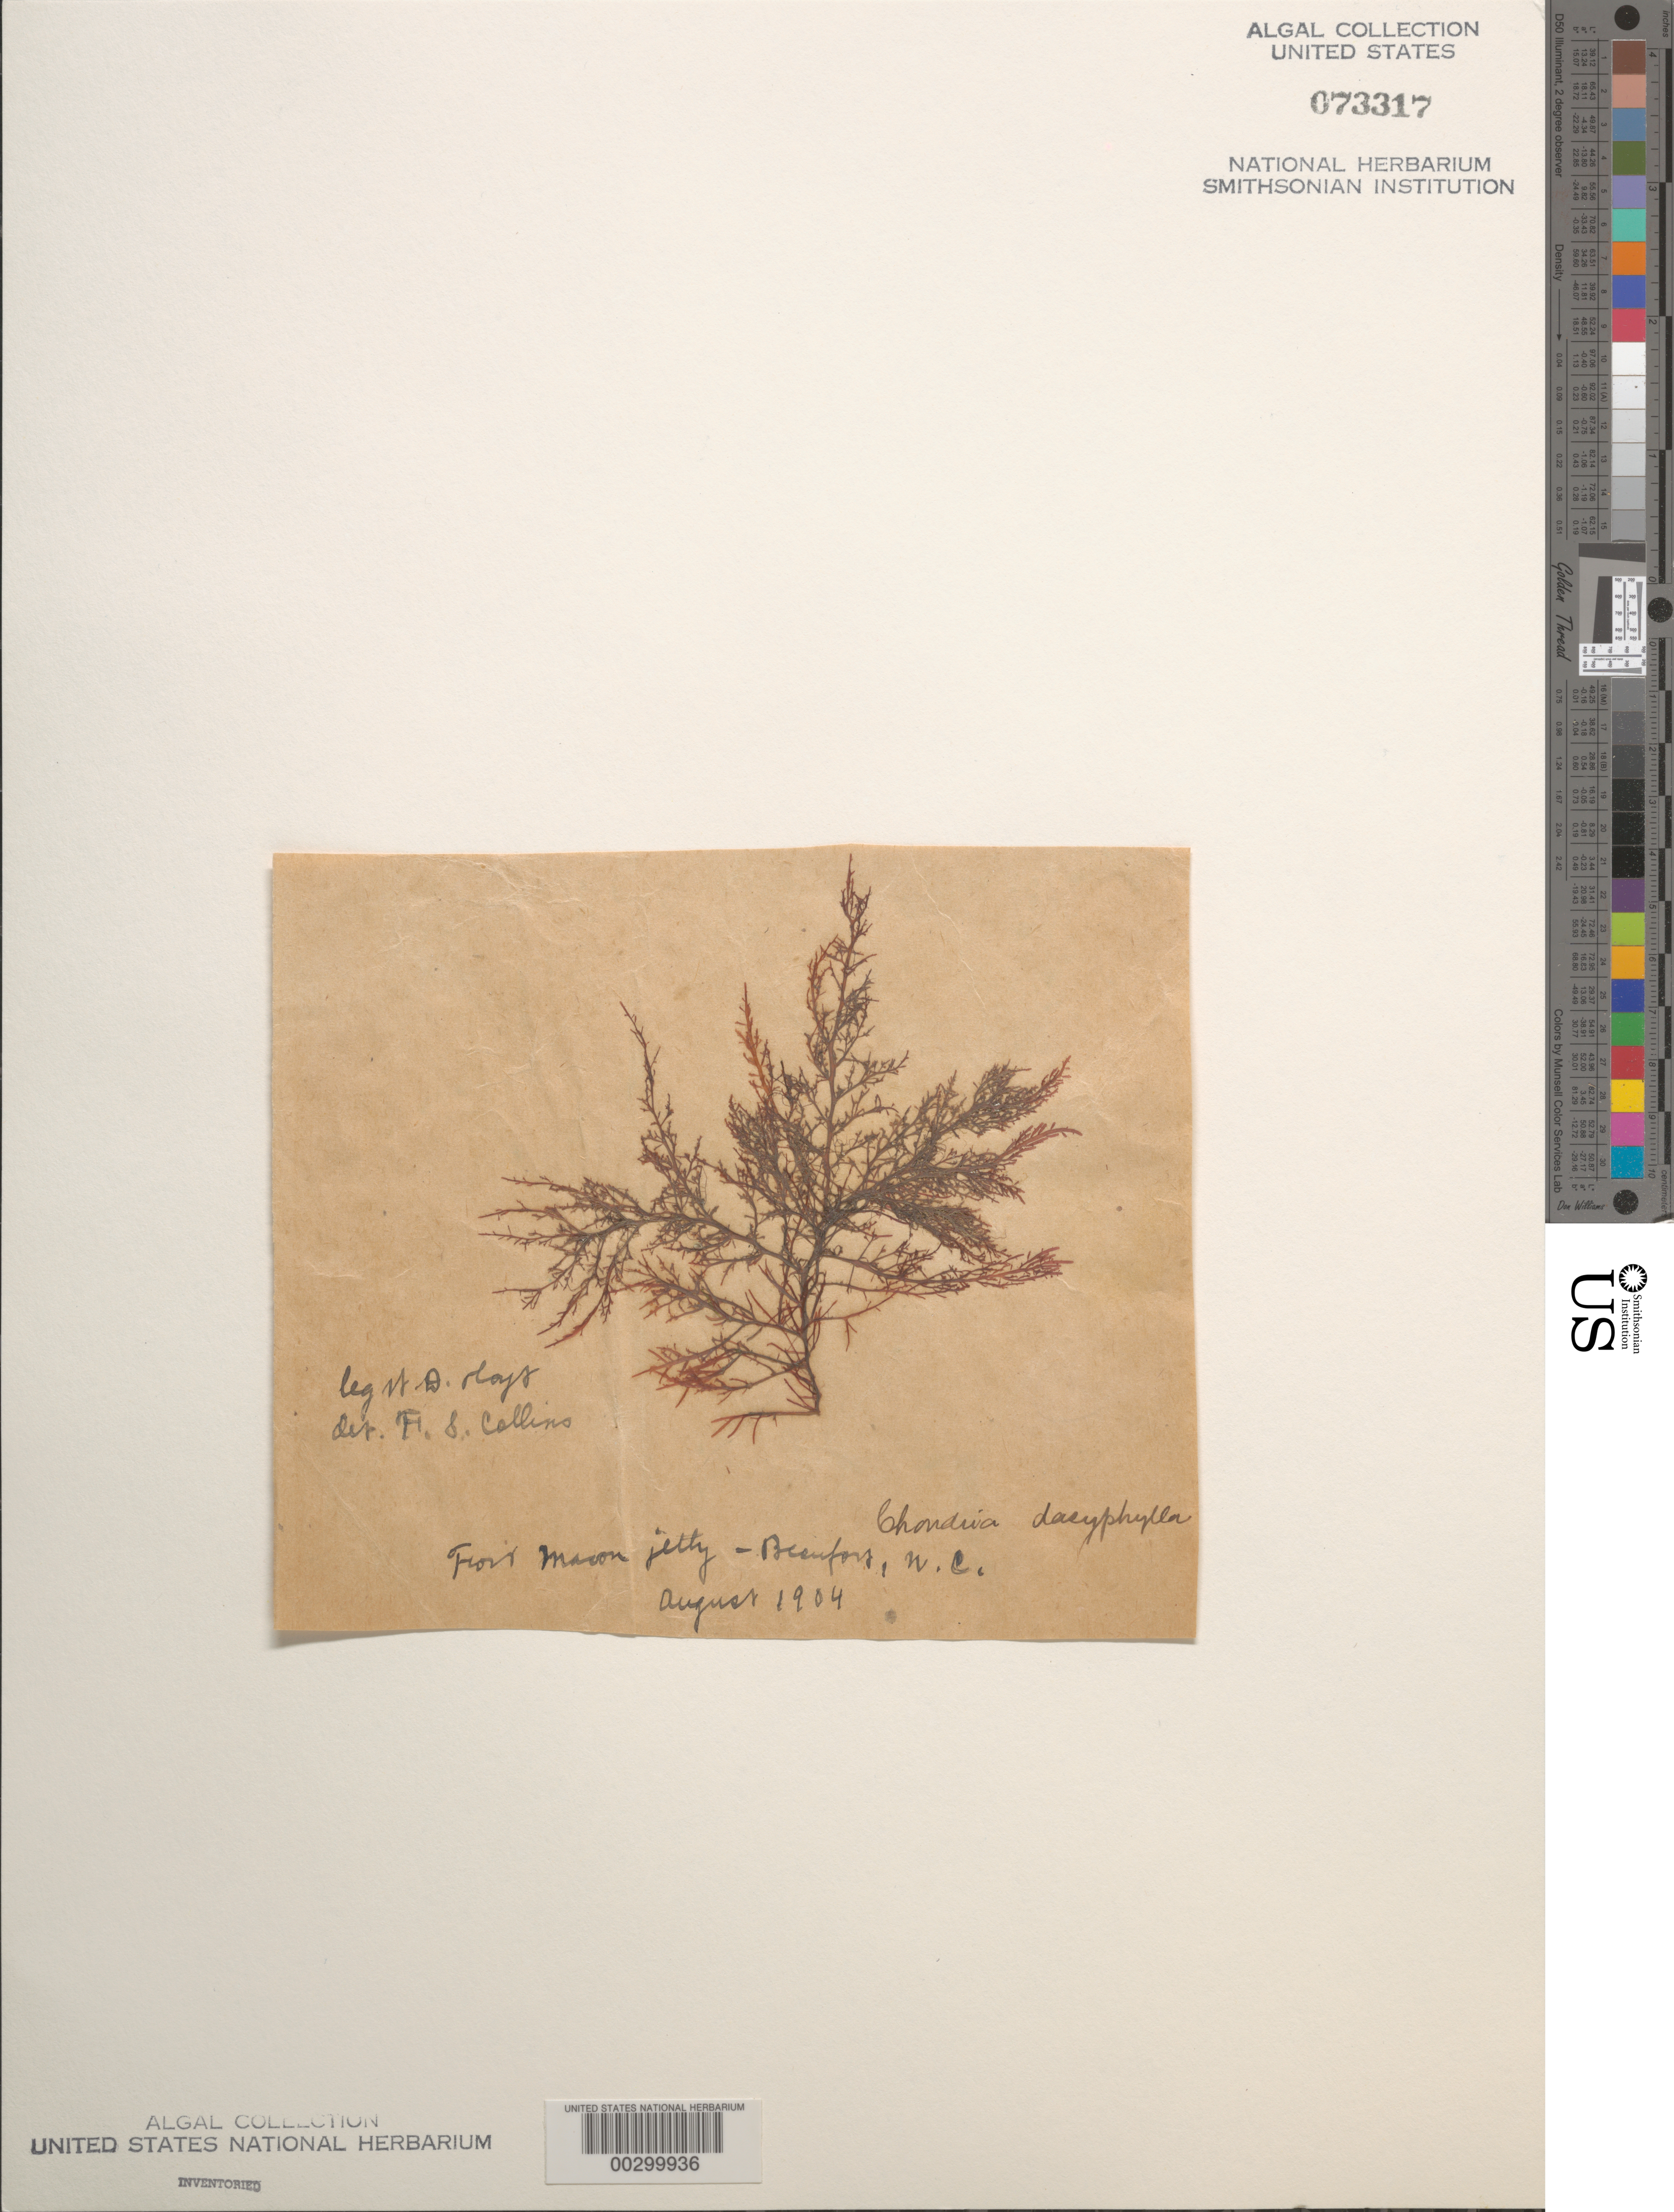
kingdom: Plantae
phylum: Rhodophyta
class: Florideophyceae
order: Ceramiales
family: Rhodomelaceae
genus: Chondria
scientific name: Chondria dasyphylla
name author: (Woodw.) C. Agardh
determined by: Collins, Frank S.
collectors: W. D. Hoyt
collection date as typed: Aug 1904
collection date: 1904-08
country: United States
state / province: North Carolina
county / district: Carteret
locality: Beaufort, Fort Macon jetty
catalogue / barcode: US 73317